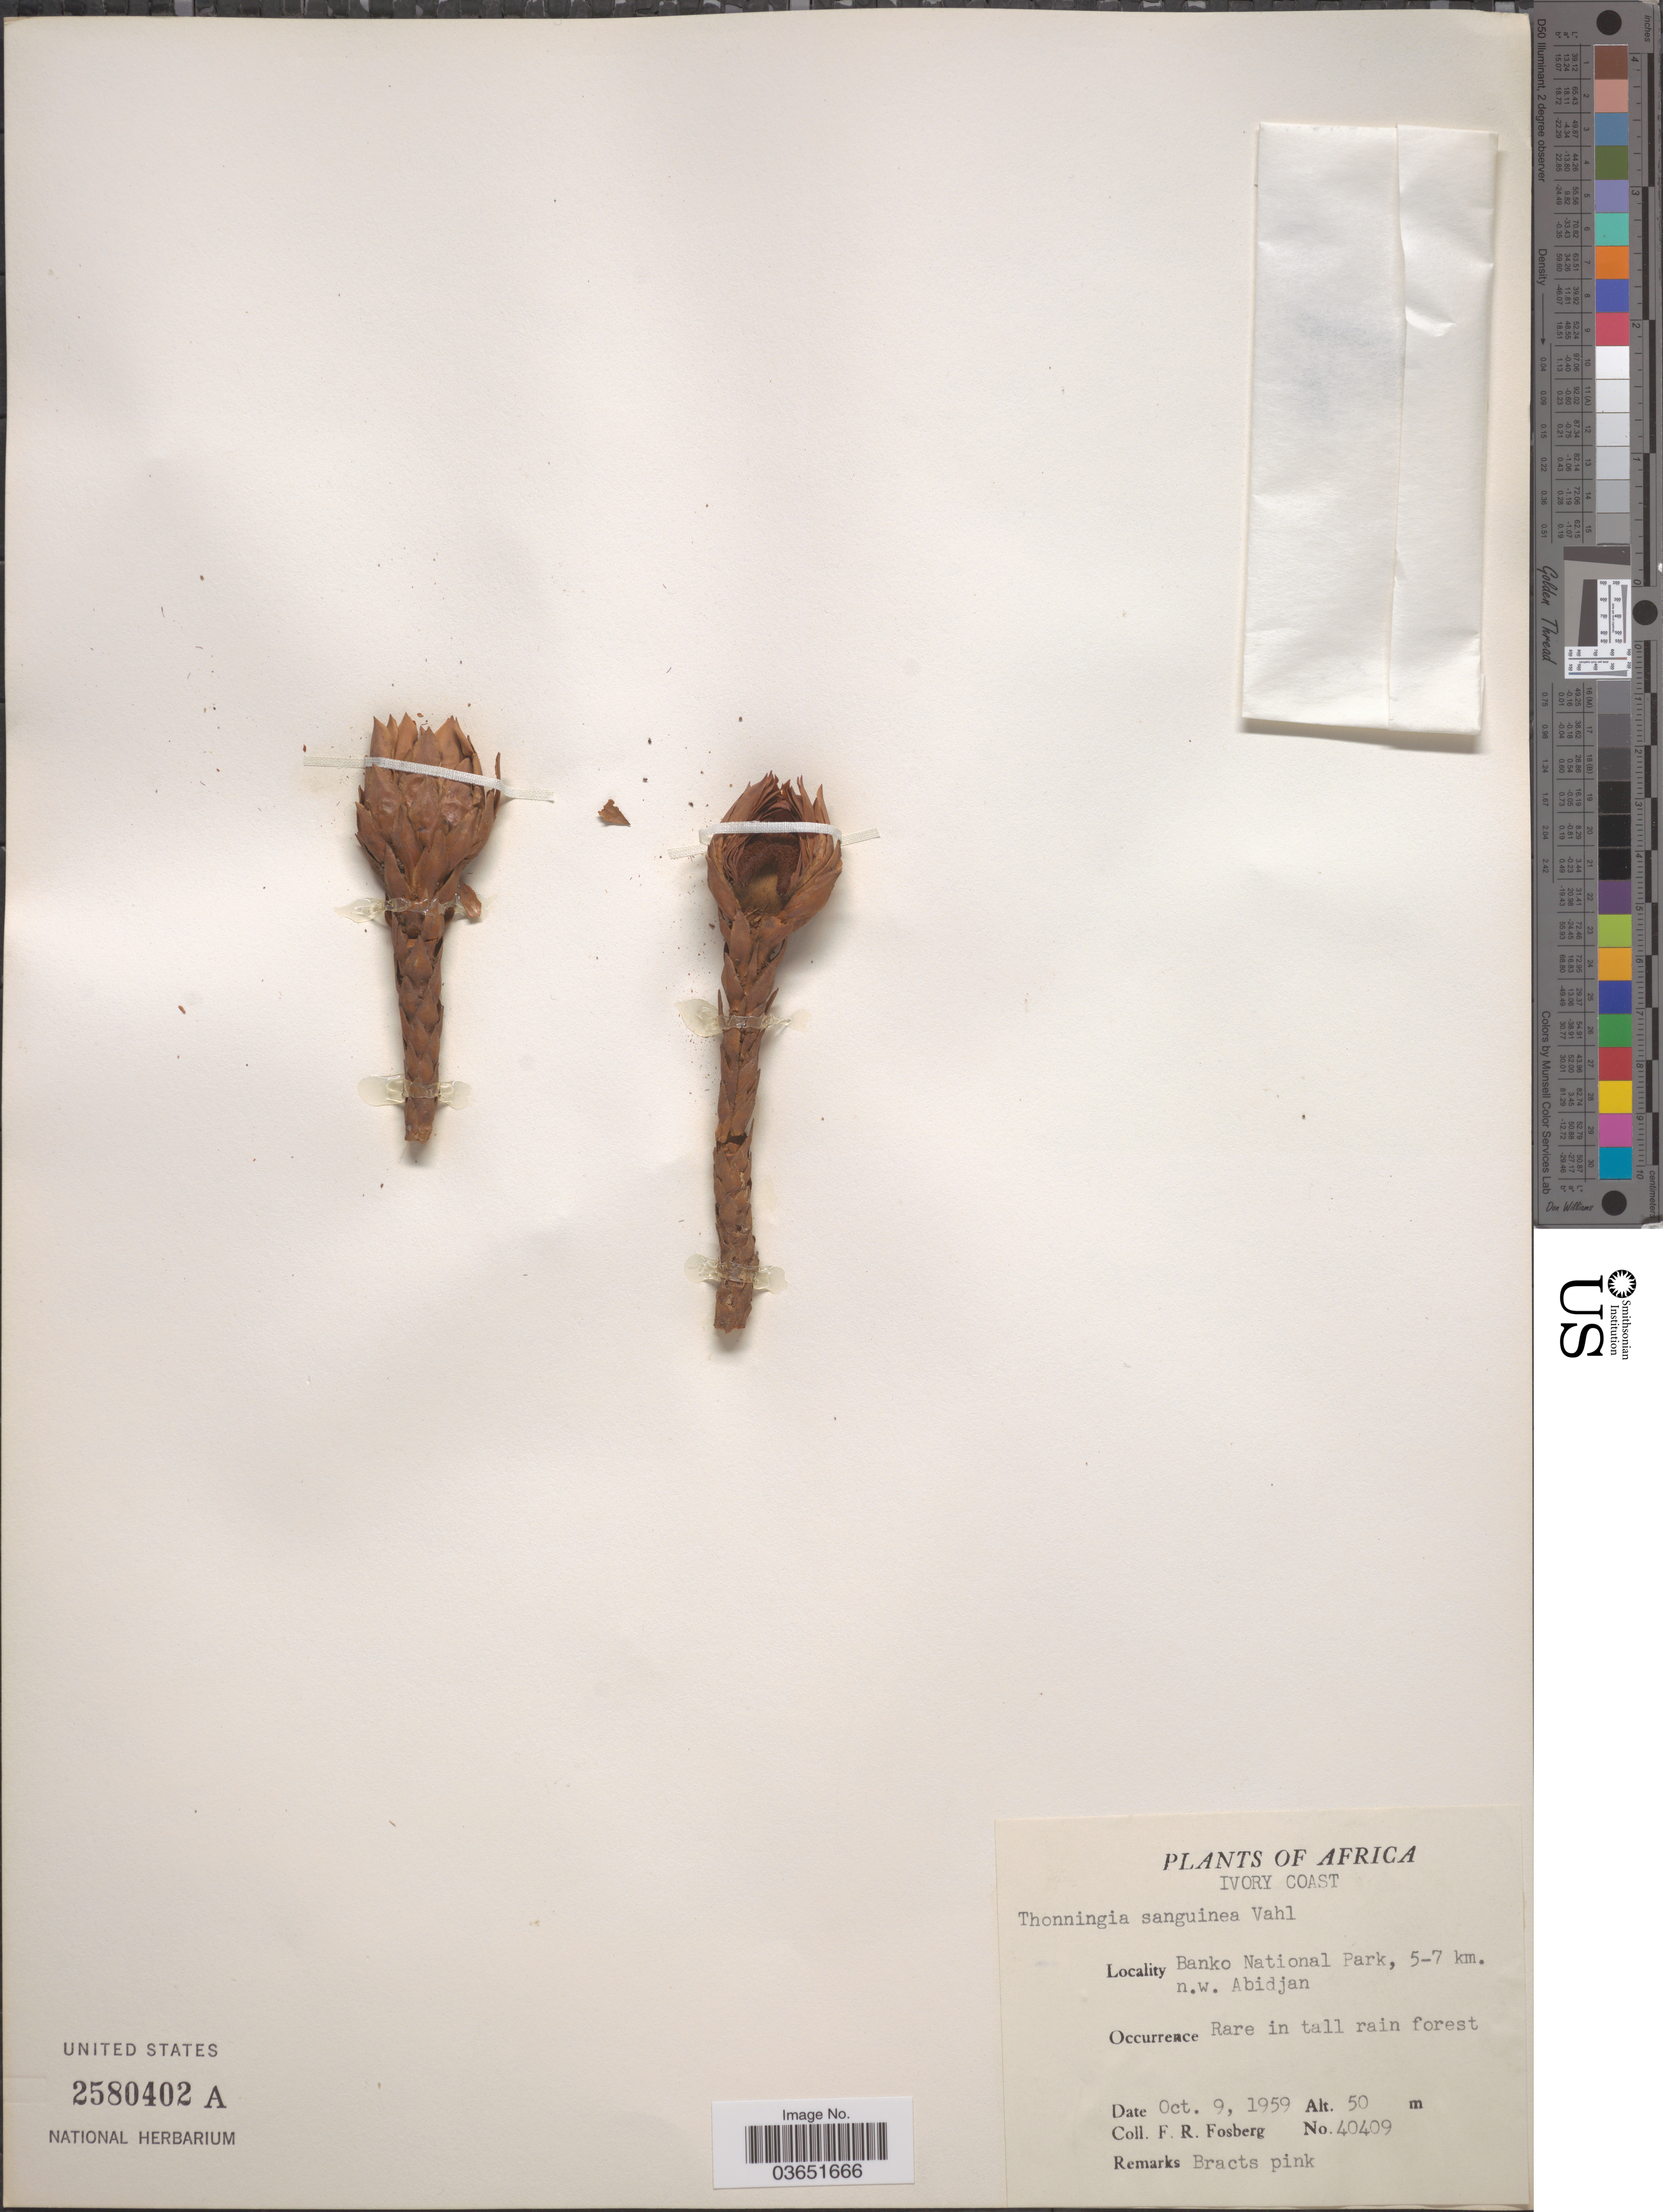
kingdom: Plantae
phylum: Tracheophyta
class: Magnoliopsida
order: Santalales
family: Balanophoraceae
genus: Thonningia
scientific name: Thonningia sanguinea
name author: Vahl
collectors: F. R. Fosberg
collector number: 40409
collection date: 1959-10-09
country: Ivory Coast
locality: Banko National Park, 5-7 km. n.w. Abidjan.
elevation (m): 50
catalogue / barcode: US 2580402A